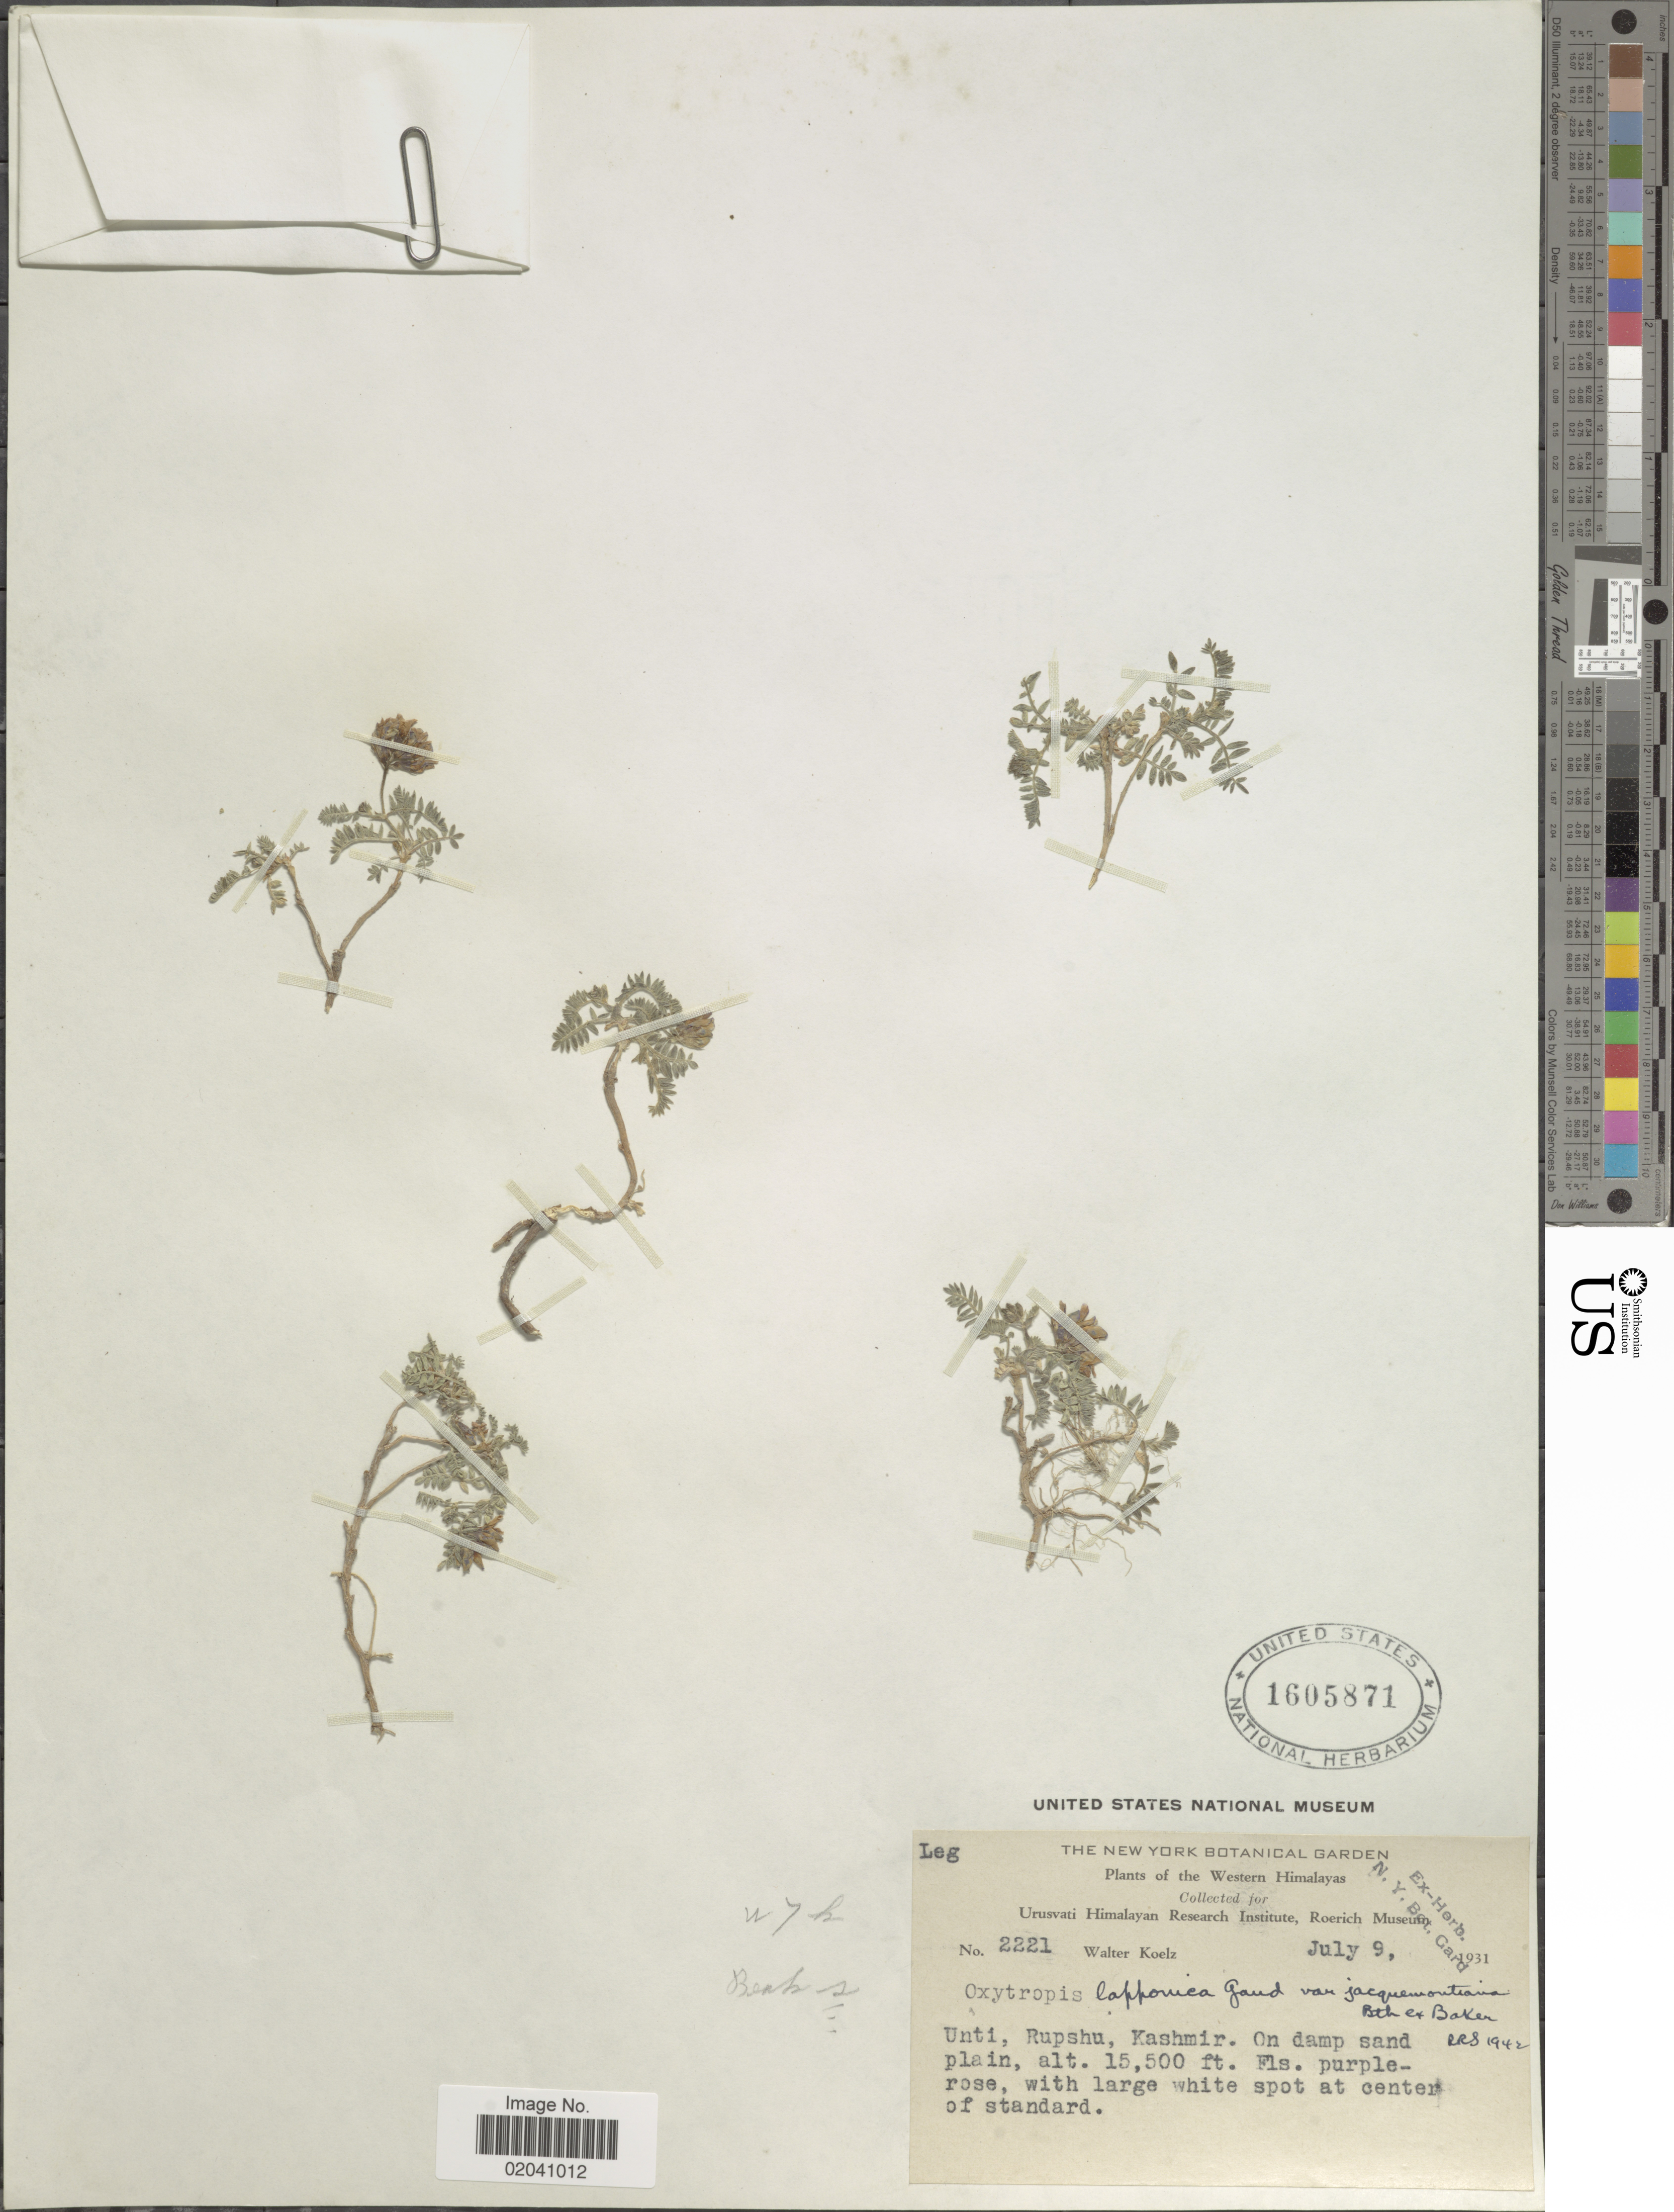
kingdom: Plantae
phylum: Tracheophyta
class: Magnoliopsida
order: Fabales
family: Fabaceae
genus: Oxytropis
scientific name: Oxytropis lapponica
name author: (Wahlenb.) Gay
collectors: W. N. Koelz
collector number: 2221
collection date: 1931-07-09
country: India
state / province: Jammu and Kashmir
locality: Western Himalayas, Unit, Rupshu, Kashmir, on damp sand plain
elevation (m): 4724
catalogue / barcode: US 1605871